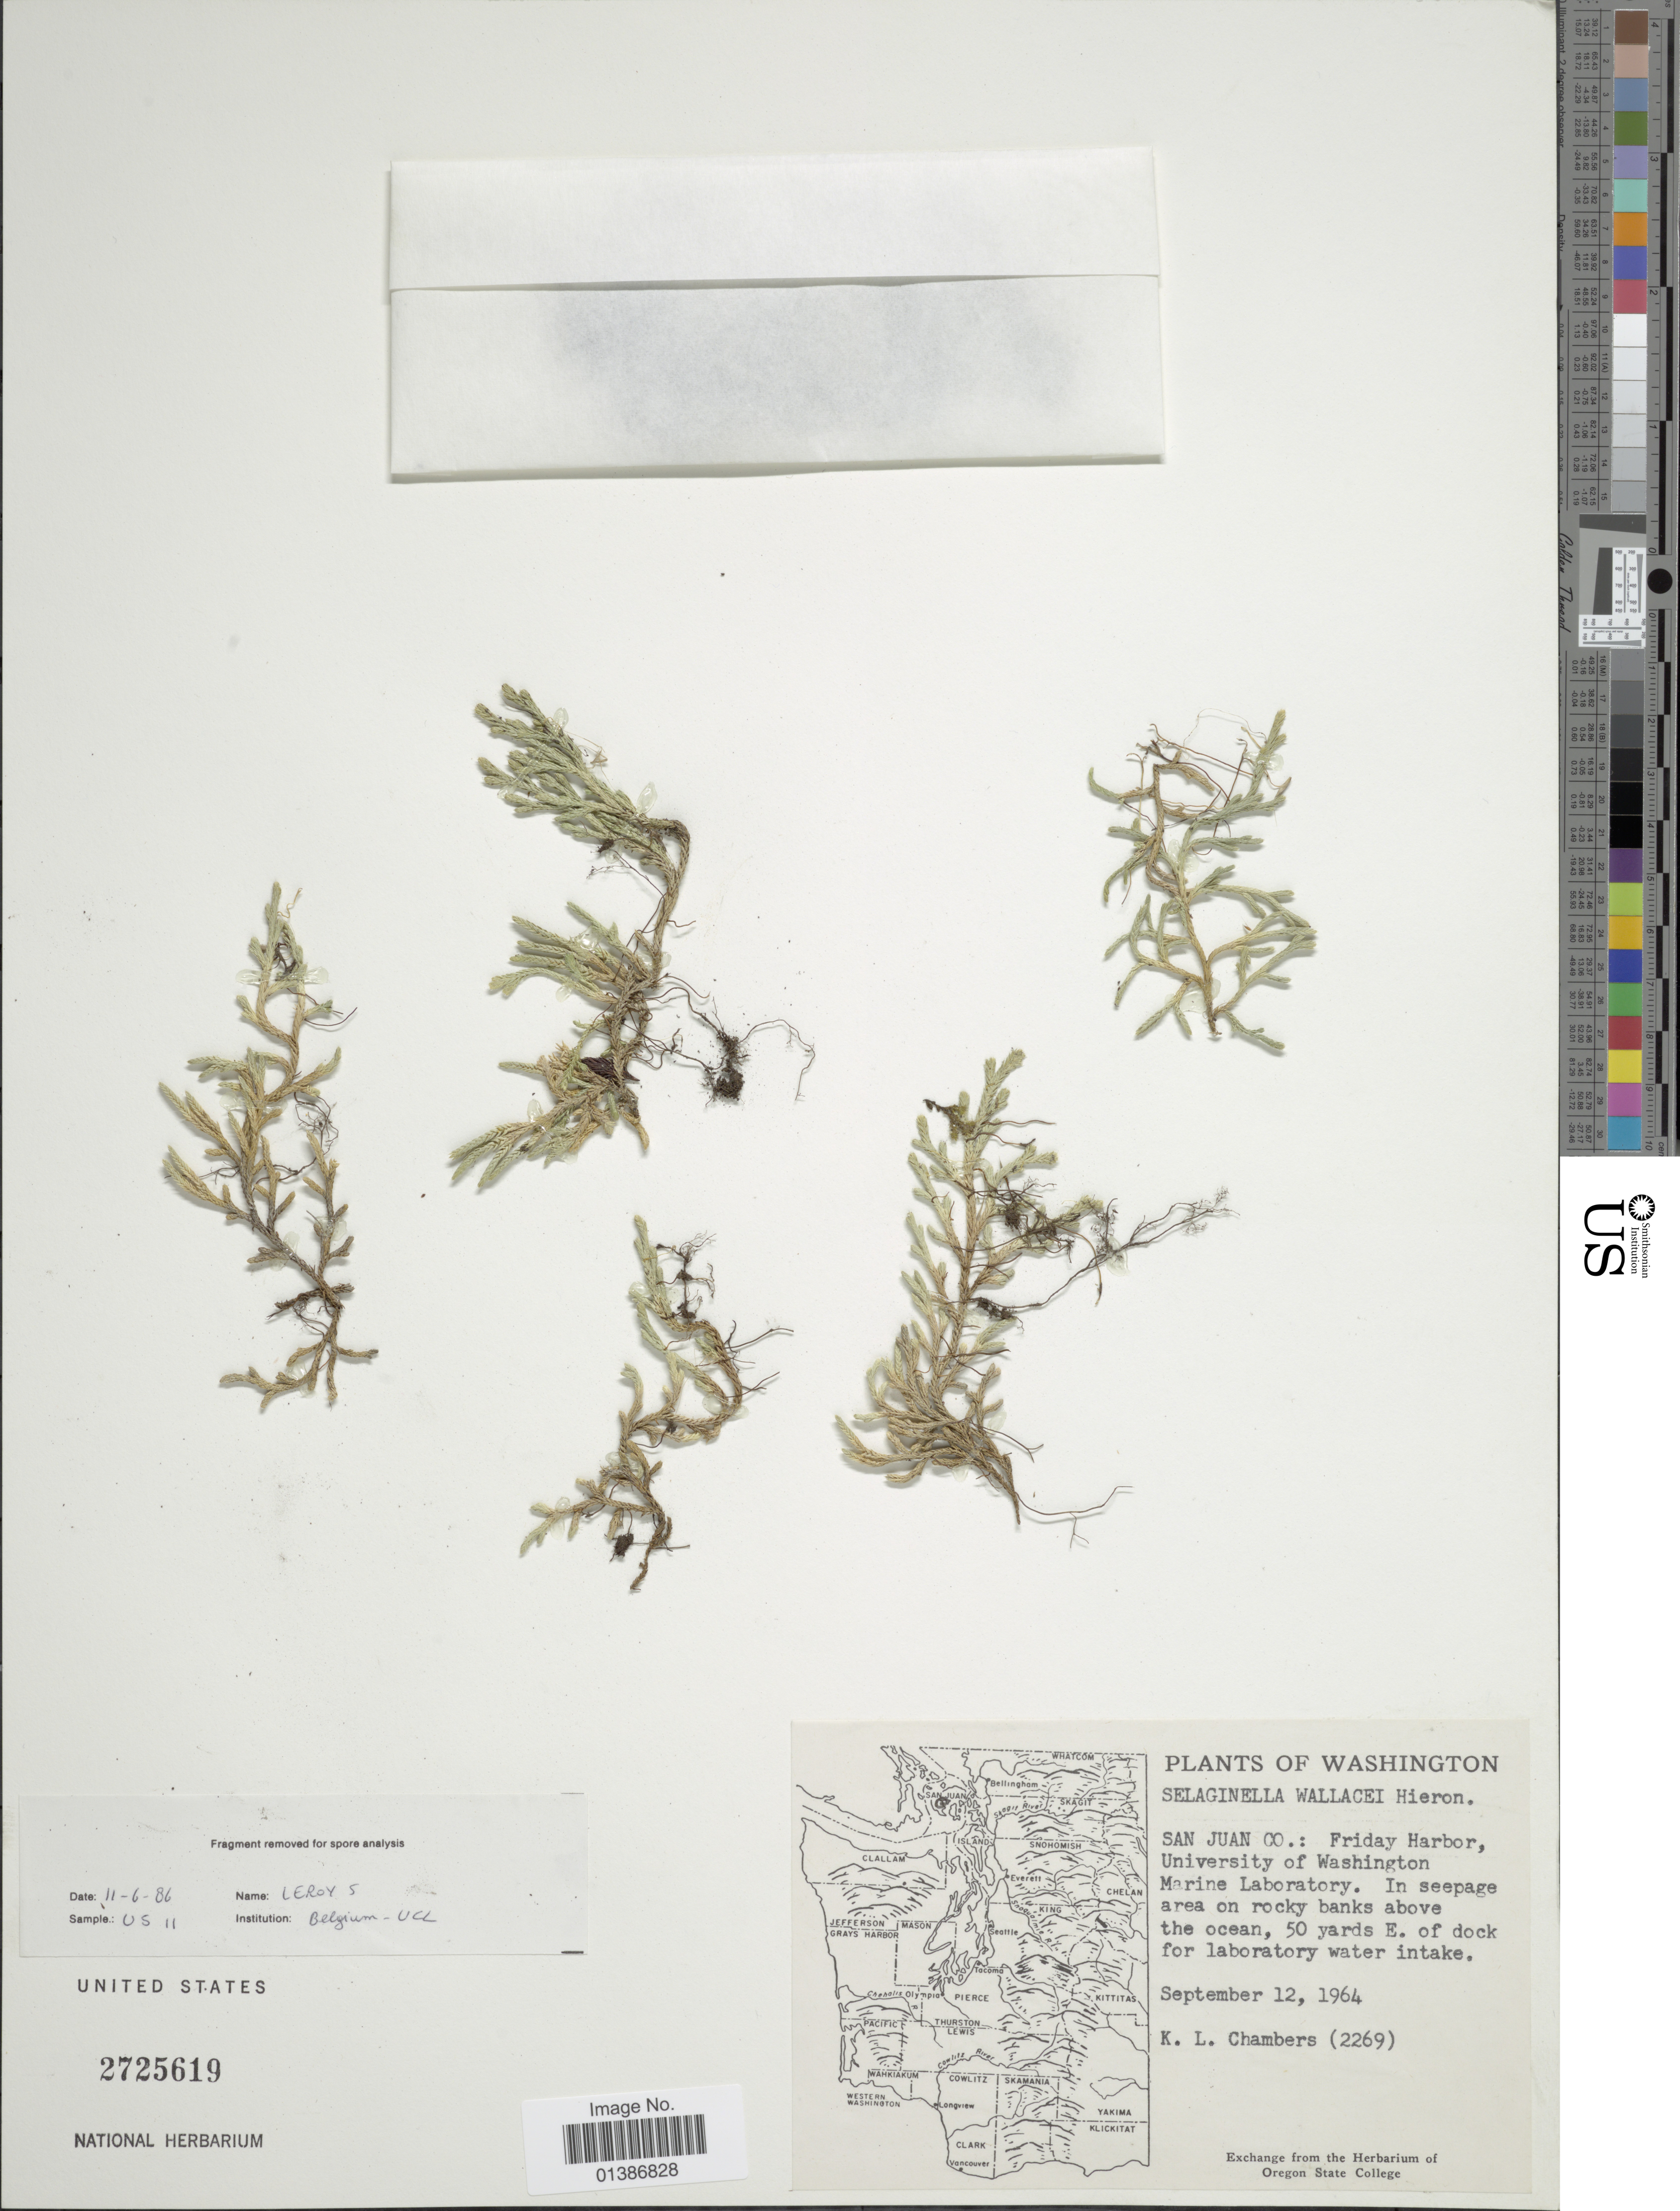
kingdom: Plantae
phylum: Tracheophyta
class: Lycopodiopsida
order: Selaginellales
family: Selaginellaceae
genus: Selaginella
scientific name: Selaginella wallacei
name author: Hieron.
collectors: K. Chambers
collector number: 2269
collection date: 1964-09-12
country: United States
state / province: Washington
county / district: San Juan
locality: San Juan Co.: Friday Harbor, University of Washington Marine Laboratory.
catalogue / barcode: US 2725619